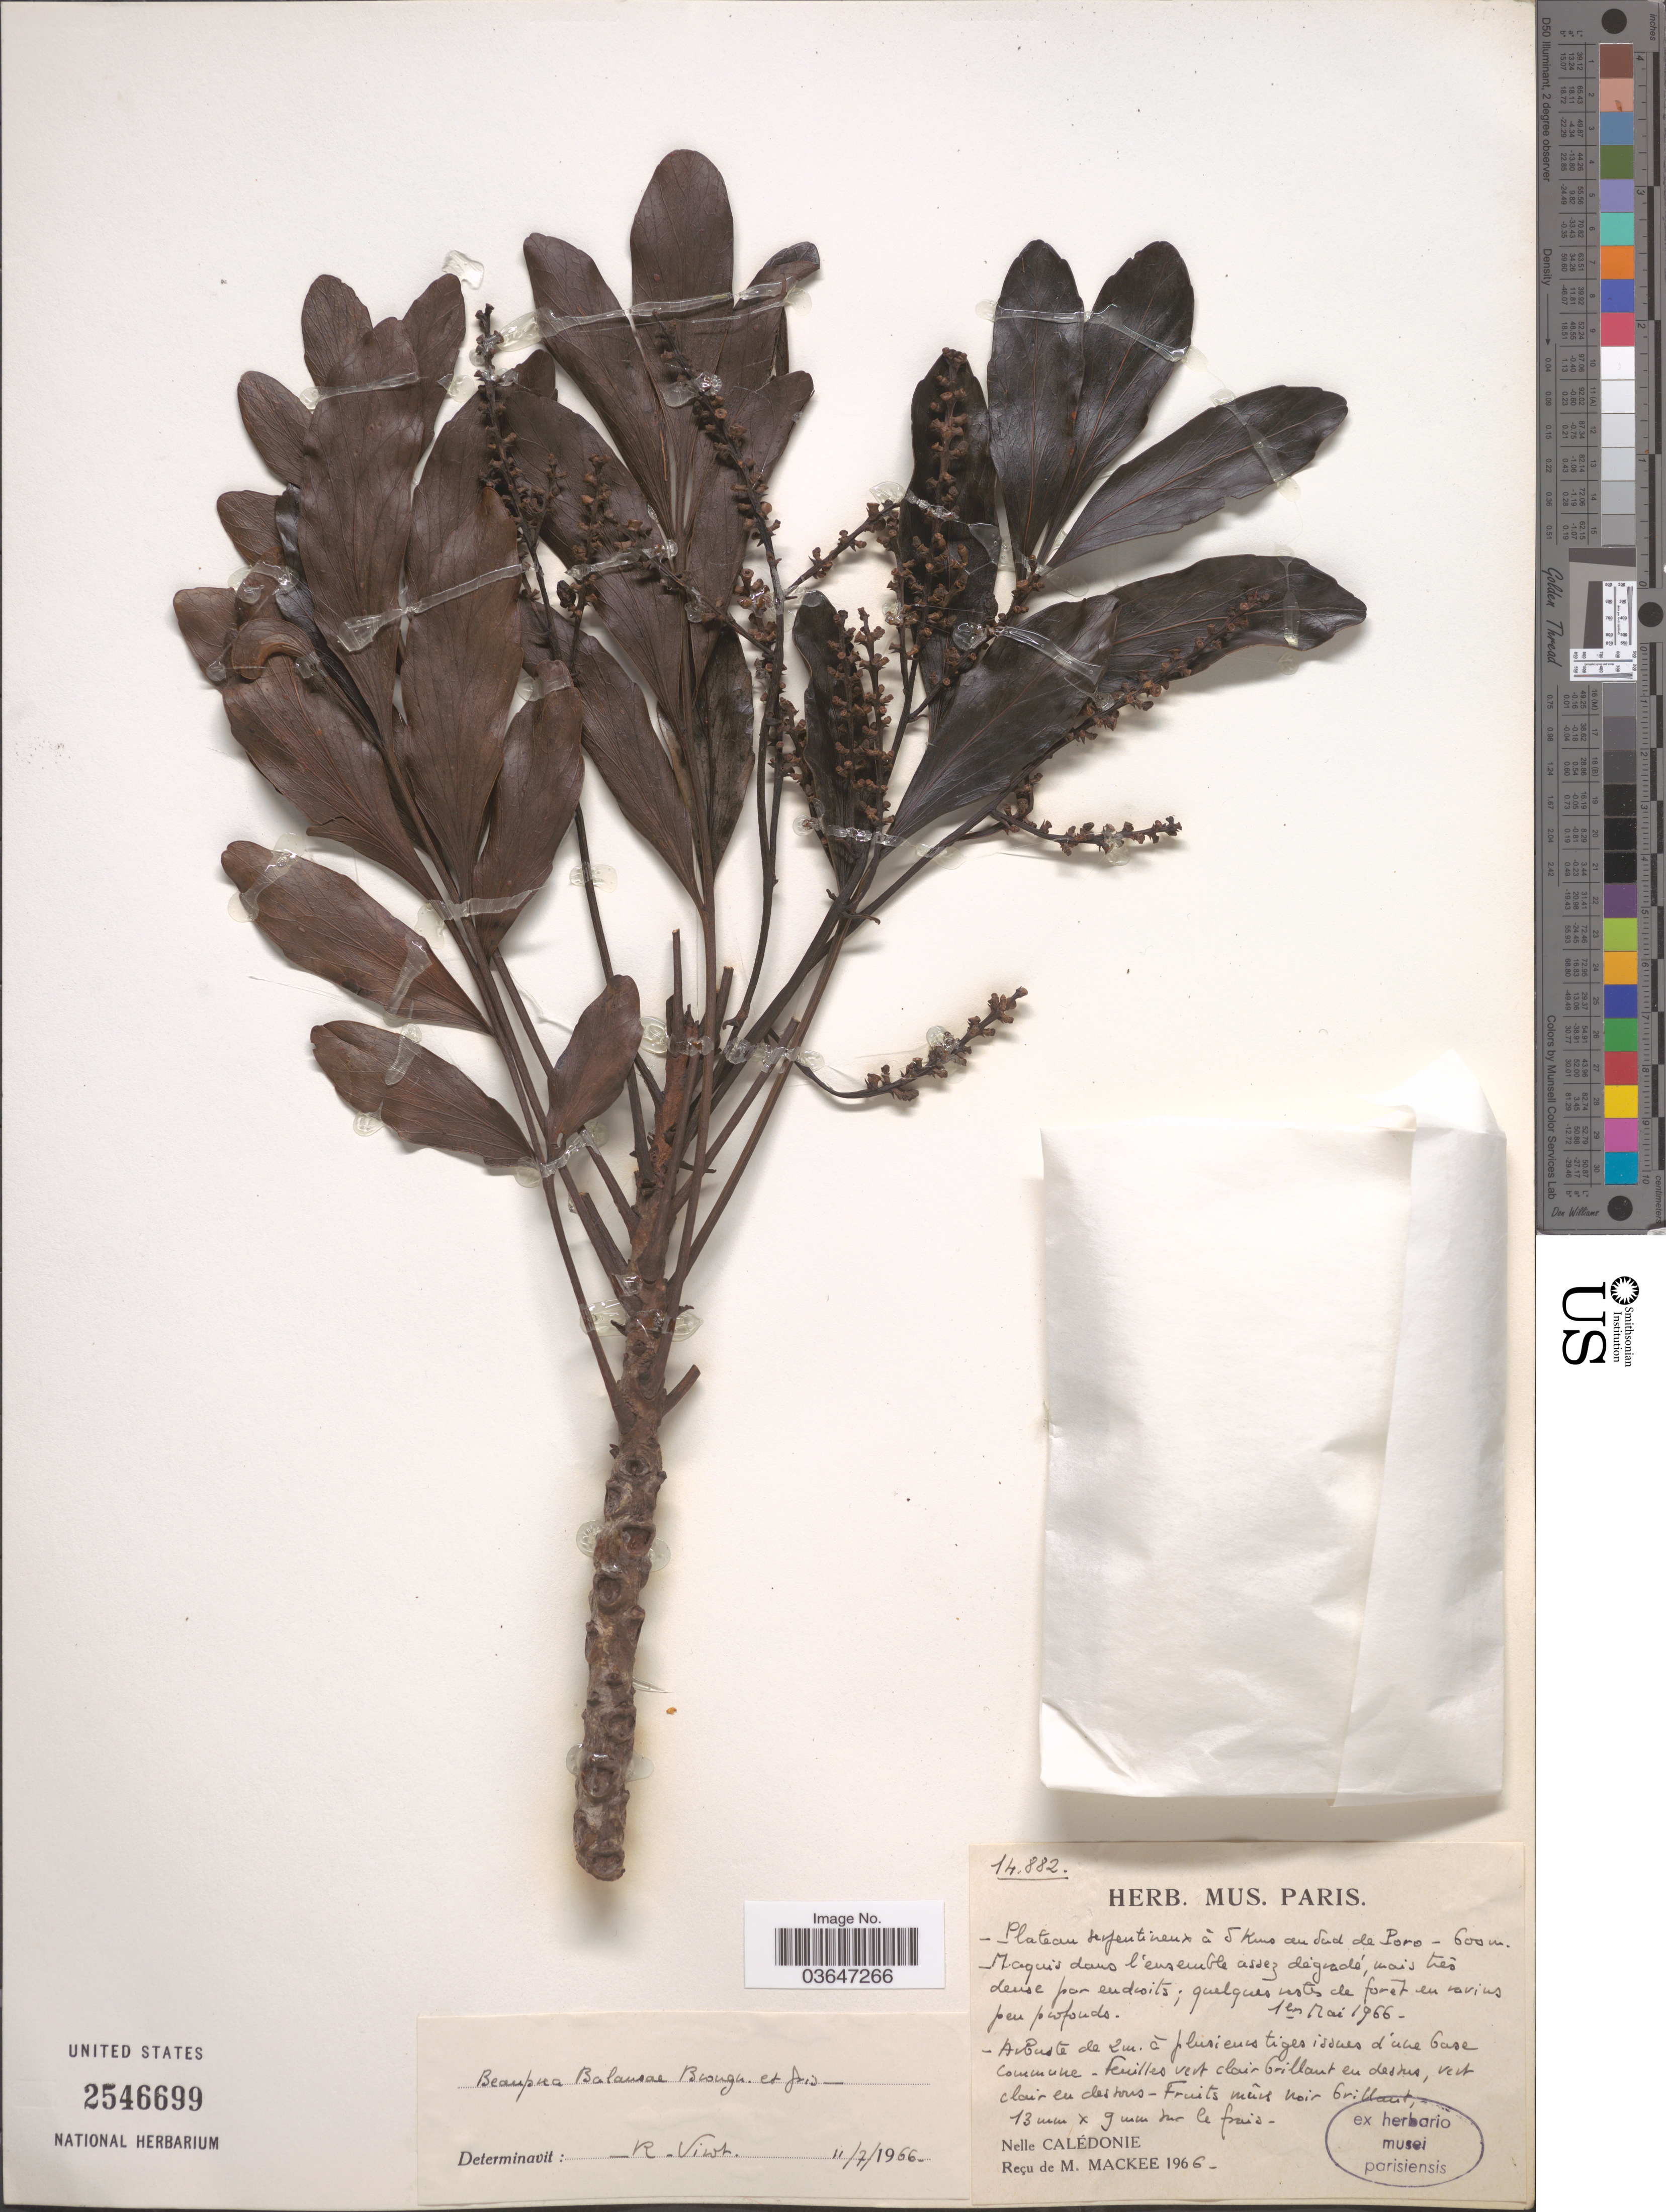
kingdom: Plantae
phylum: Tracheophyta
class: Magnoliopsida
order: Proteales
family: Proteaceae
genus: Beauprea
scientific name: Beauprea balansae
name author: Brongn. & Gris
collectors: M. Mackee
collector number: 14882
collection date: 1966-05-01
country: New Caledonia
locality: Plateau serpentineux à 5 Kms au Sud de Poro.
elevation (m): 600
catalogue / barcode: US 2546699